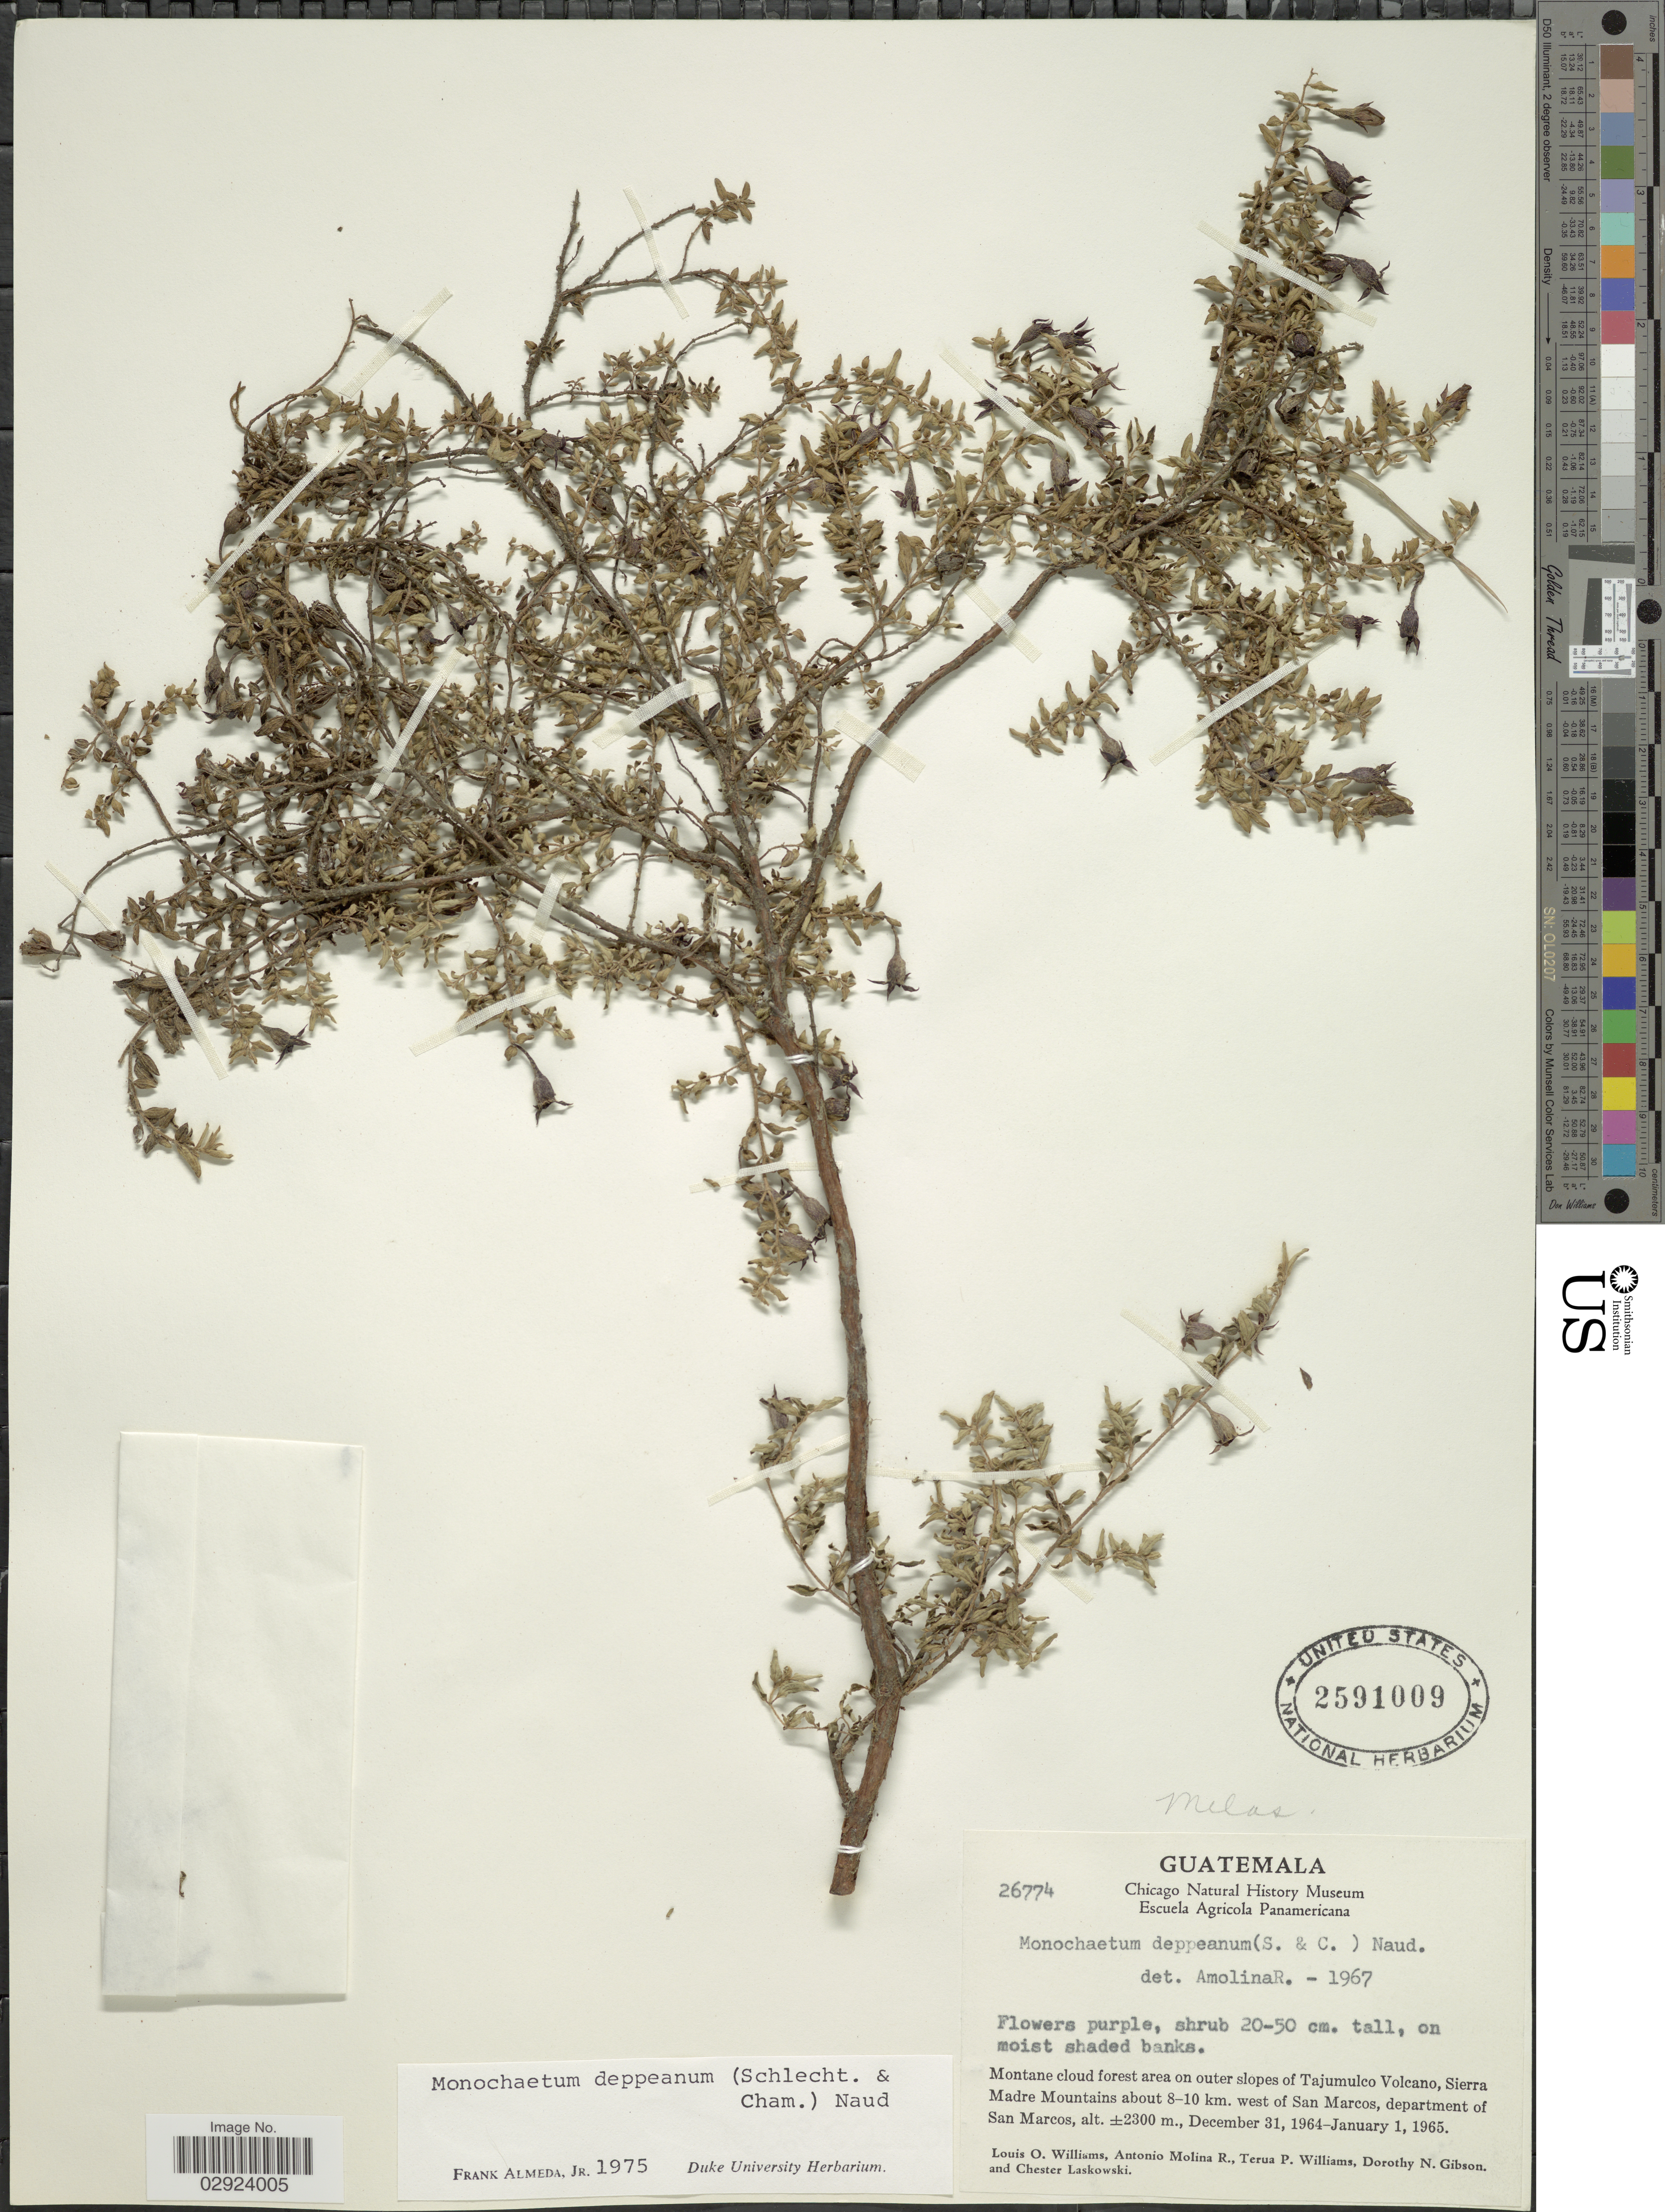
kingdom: Plantae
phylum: Tracheophyta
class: Magnoliopsida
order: Myrtales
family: Melastomataceae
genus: Monochaetum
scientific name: Monochaetum deppeanum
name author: (Schltdl. & Cham.) Naudin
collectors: L. O. Williams, A. Molina R., T. Williams, D. N. Gibson & C. Laskowski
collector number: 26774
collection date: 1964-12-31/1965-01-01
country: Guatemala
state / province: San Marcos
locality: Montane cloud forest area on outer slopes of Tajumulco Volcano, Sierra Madre Mountains about 8-10 km. west of San Marcos, department of San Marcos.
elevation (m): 2300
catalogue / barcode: US 2591009